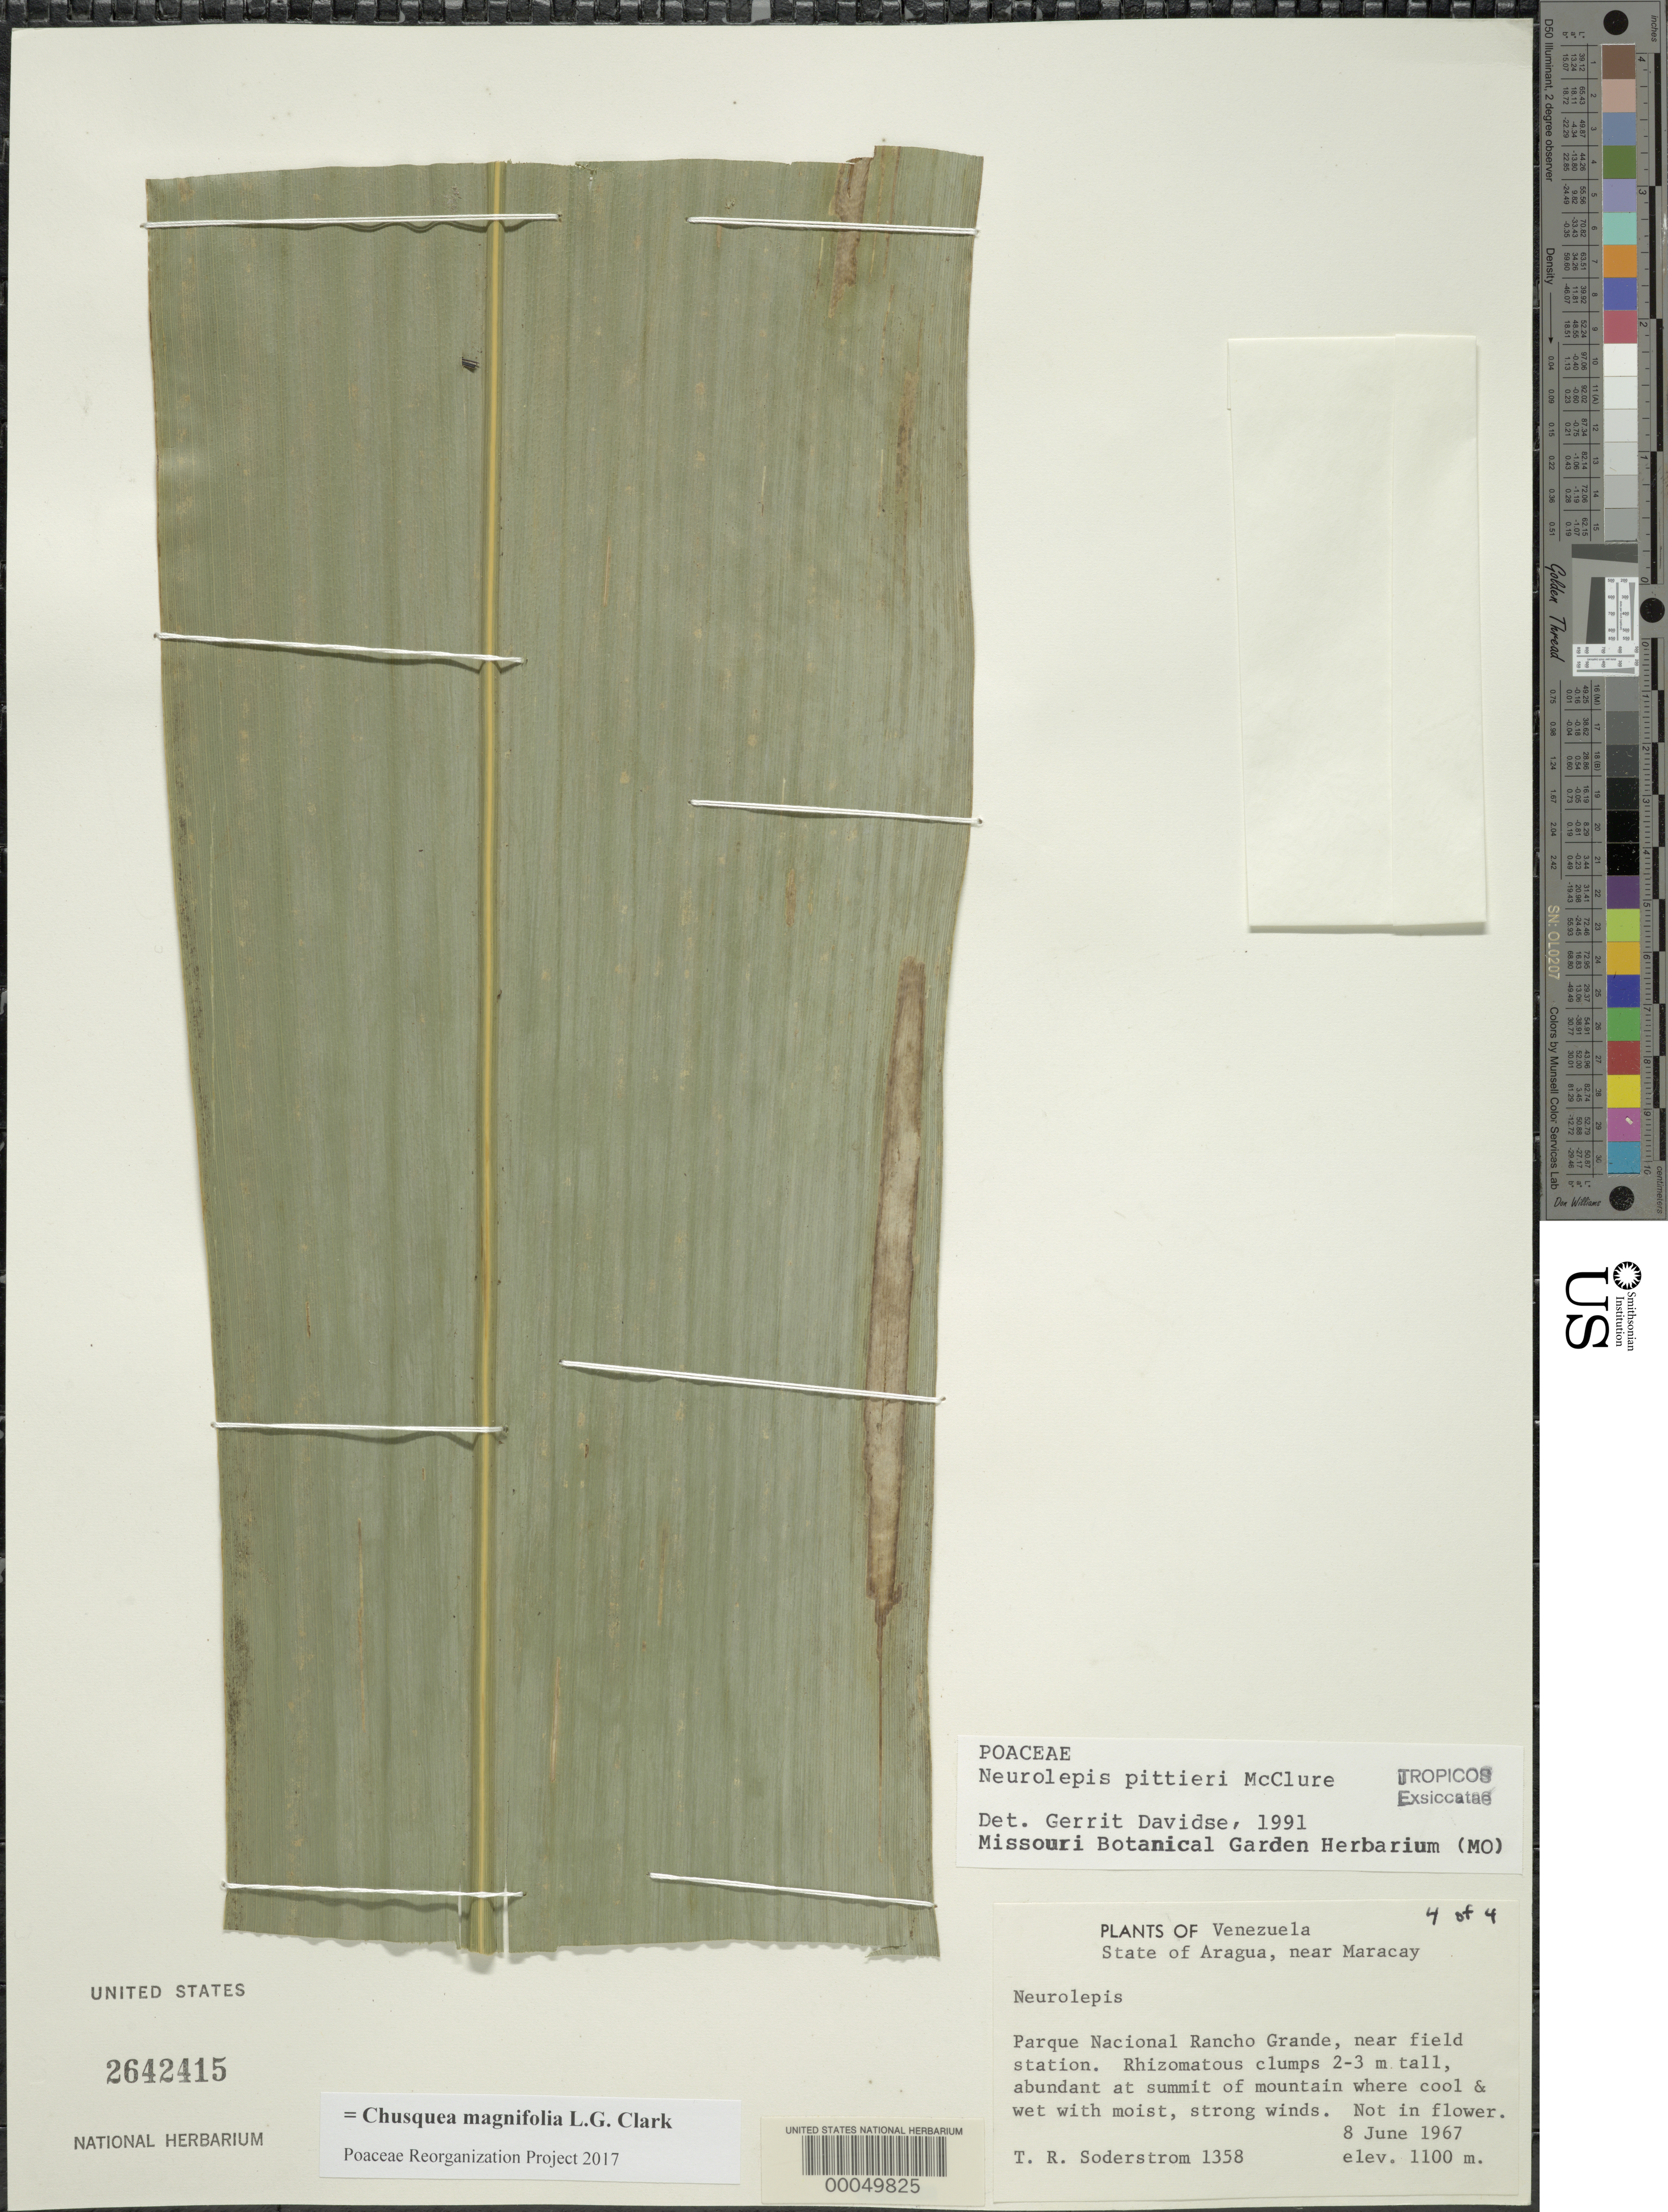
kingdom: Plantae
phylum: Tracheophyta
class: Liliopsida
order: Poales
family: Poaceae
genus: Chusquea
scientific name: Chusquea magnifolia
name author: L.G. Clark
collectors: T. R. Soderstrom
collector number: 1358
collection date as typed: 08 Jun 1967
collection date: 1967-06-08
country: Venezuela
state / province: Aragua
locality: Pargue nacional rancho grande, maracay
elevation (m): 1100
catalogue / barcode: US 2642415